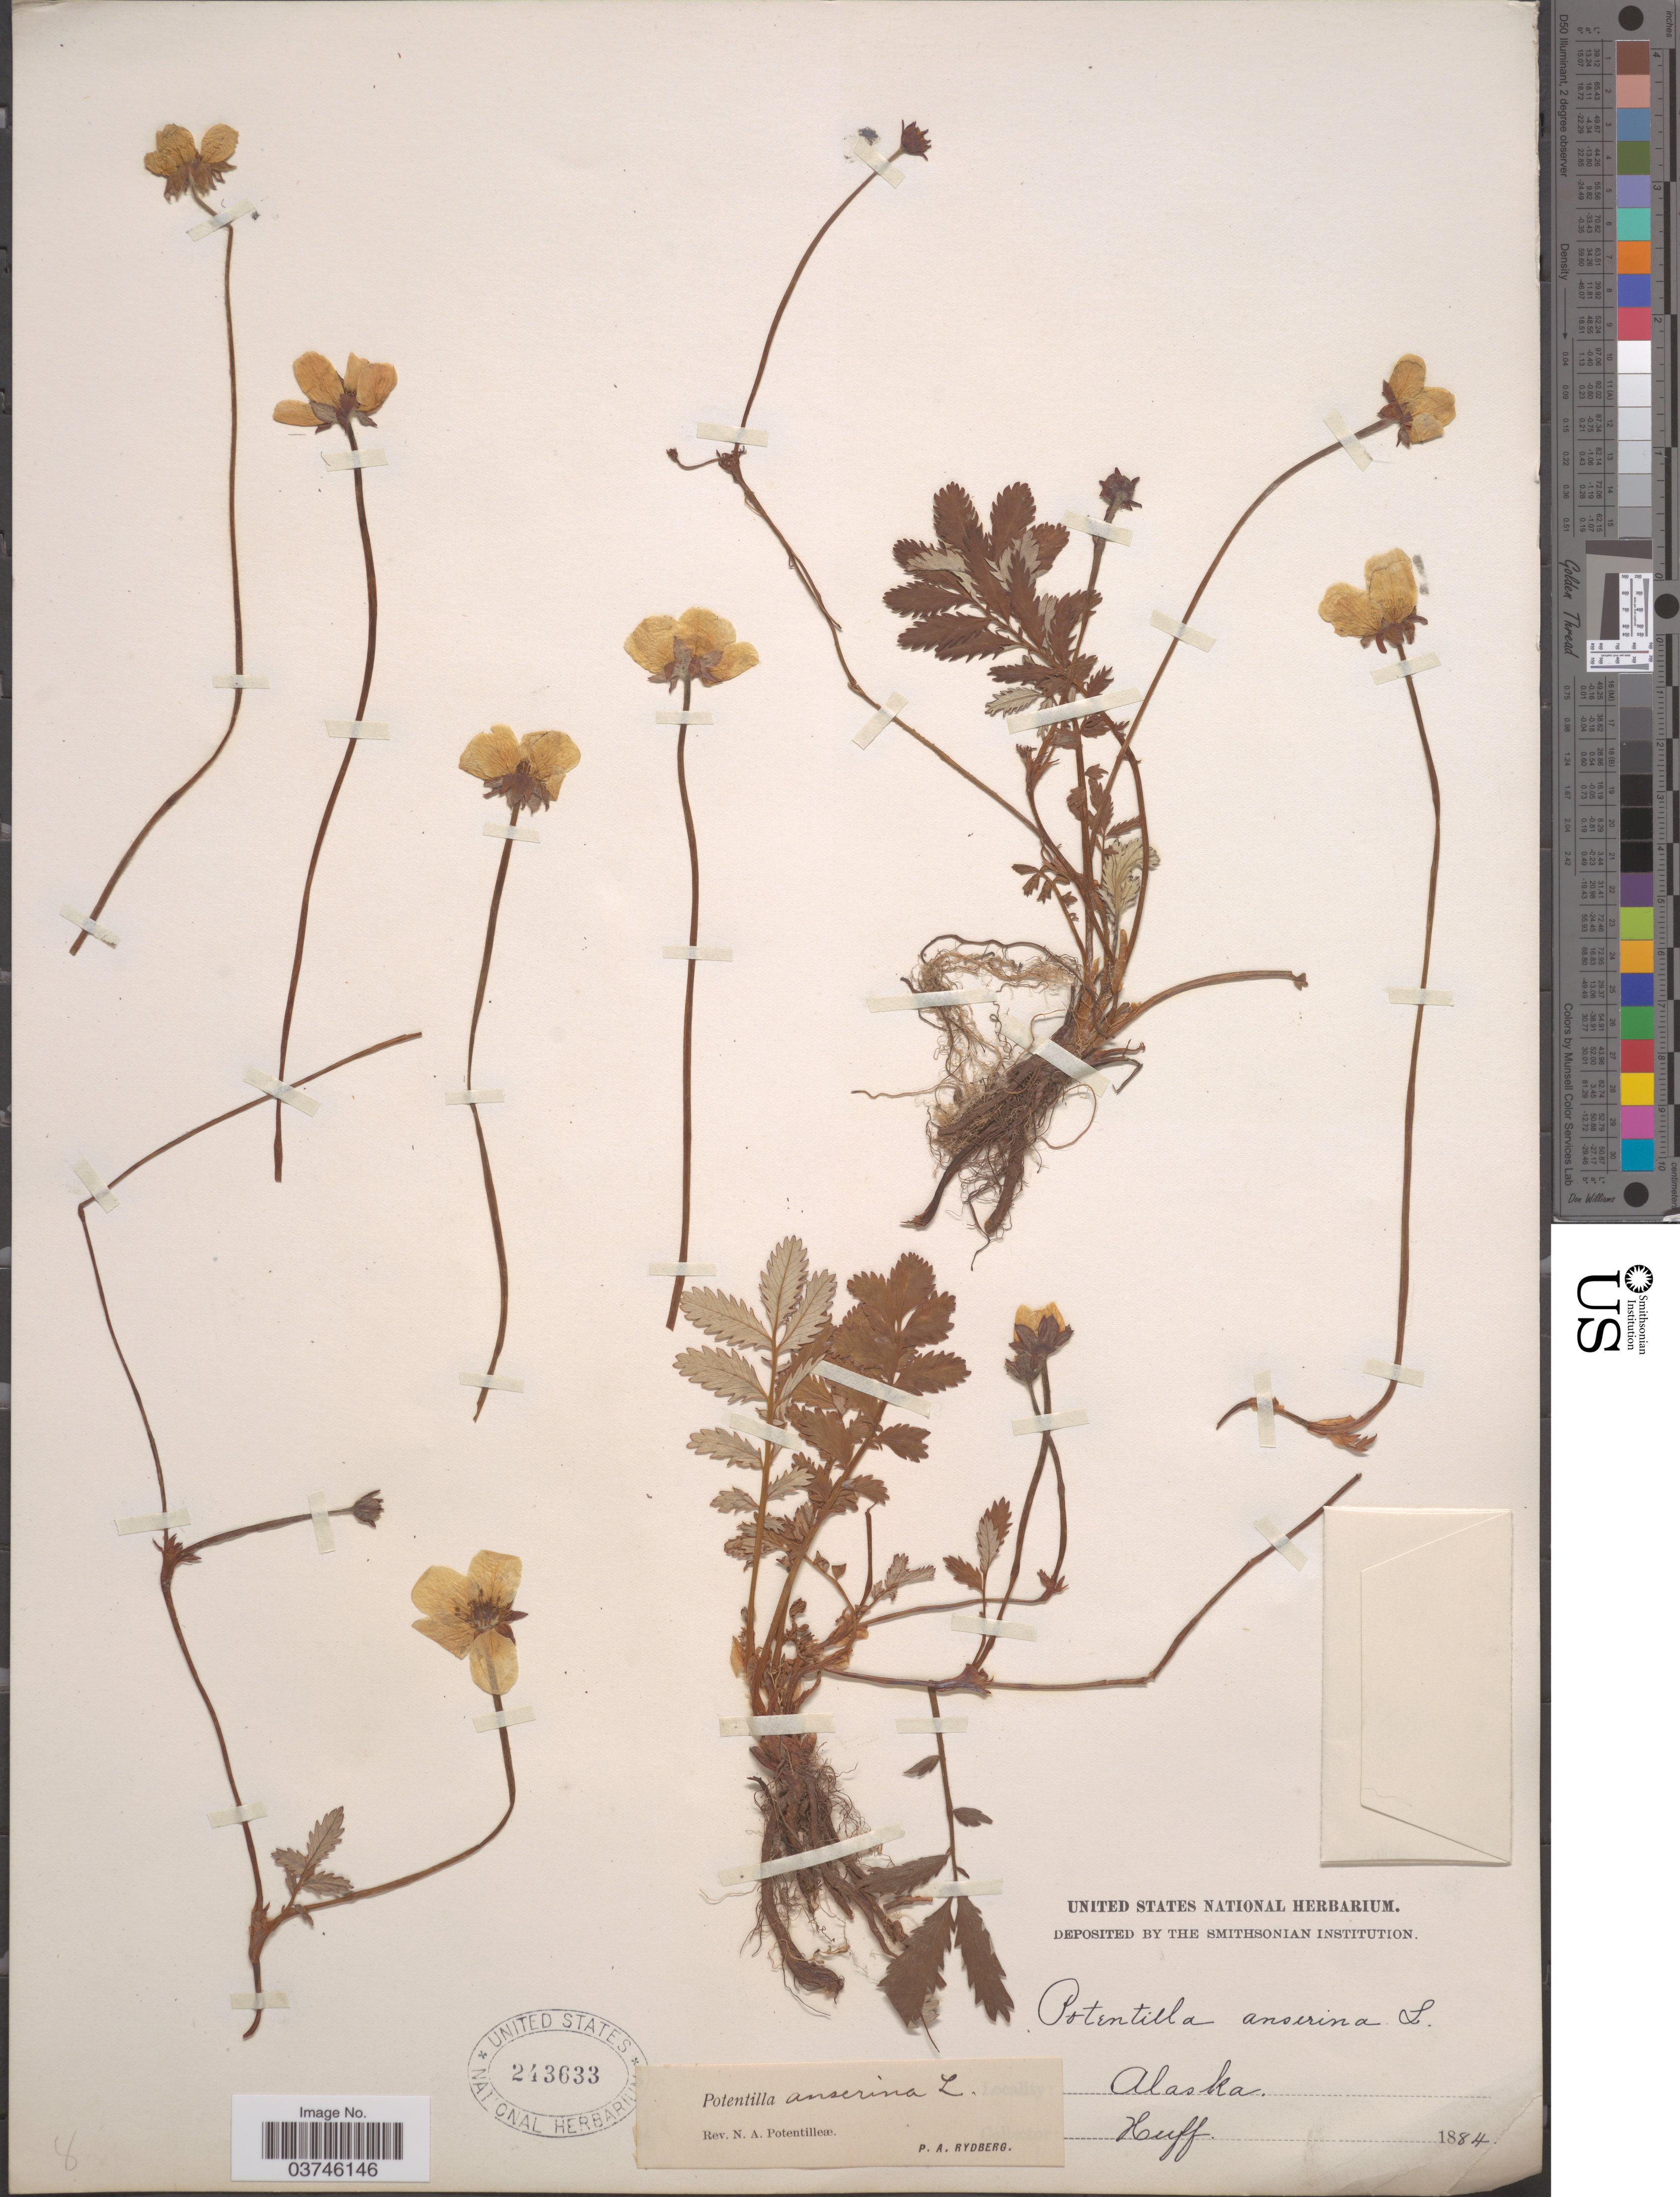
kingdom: Plantae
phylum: Tracheophyta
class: Magnoliopsida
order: Rosales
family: Rosaceae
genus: Argentina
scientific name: Argentina anserina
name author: (L.) Rydb.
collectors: -. Huff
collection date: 1884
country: United States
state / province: Alaska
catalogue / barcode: US 243633